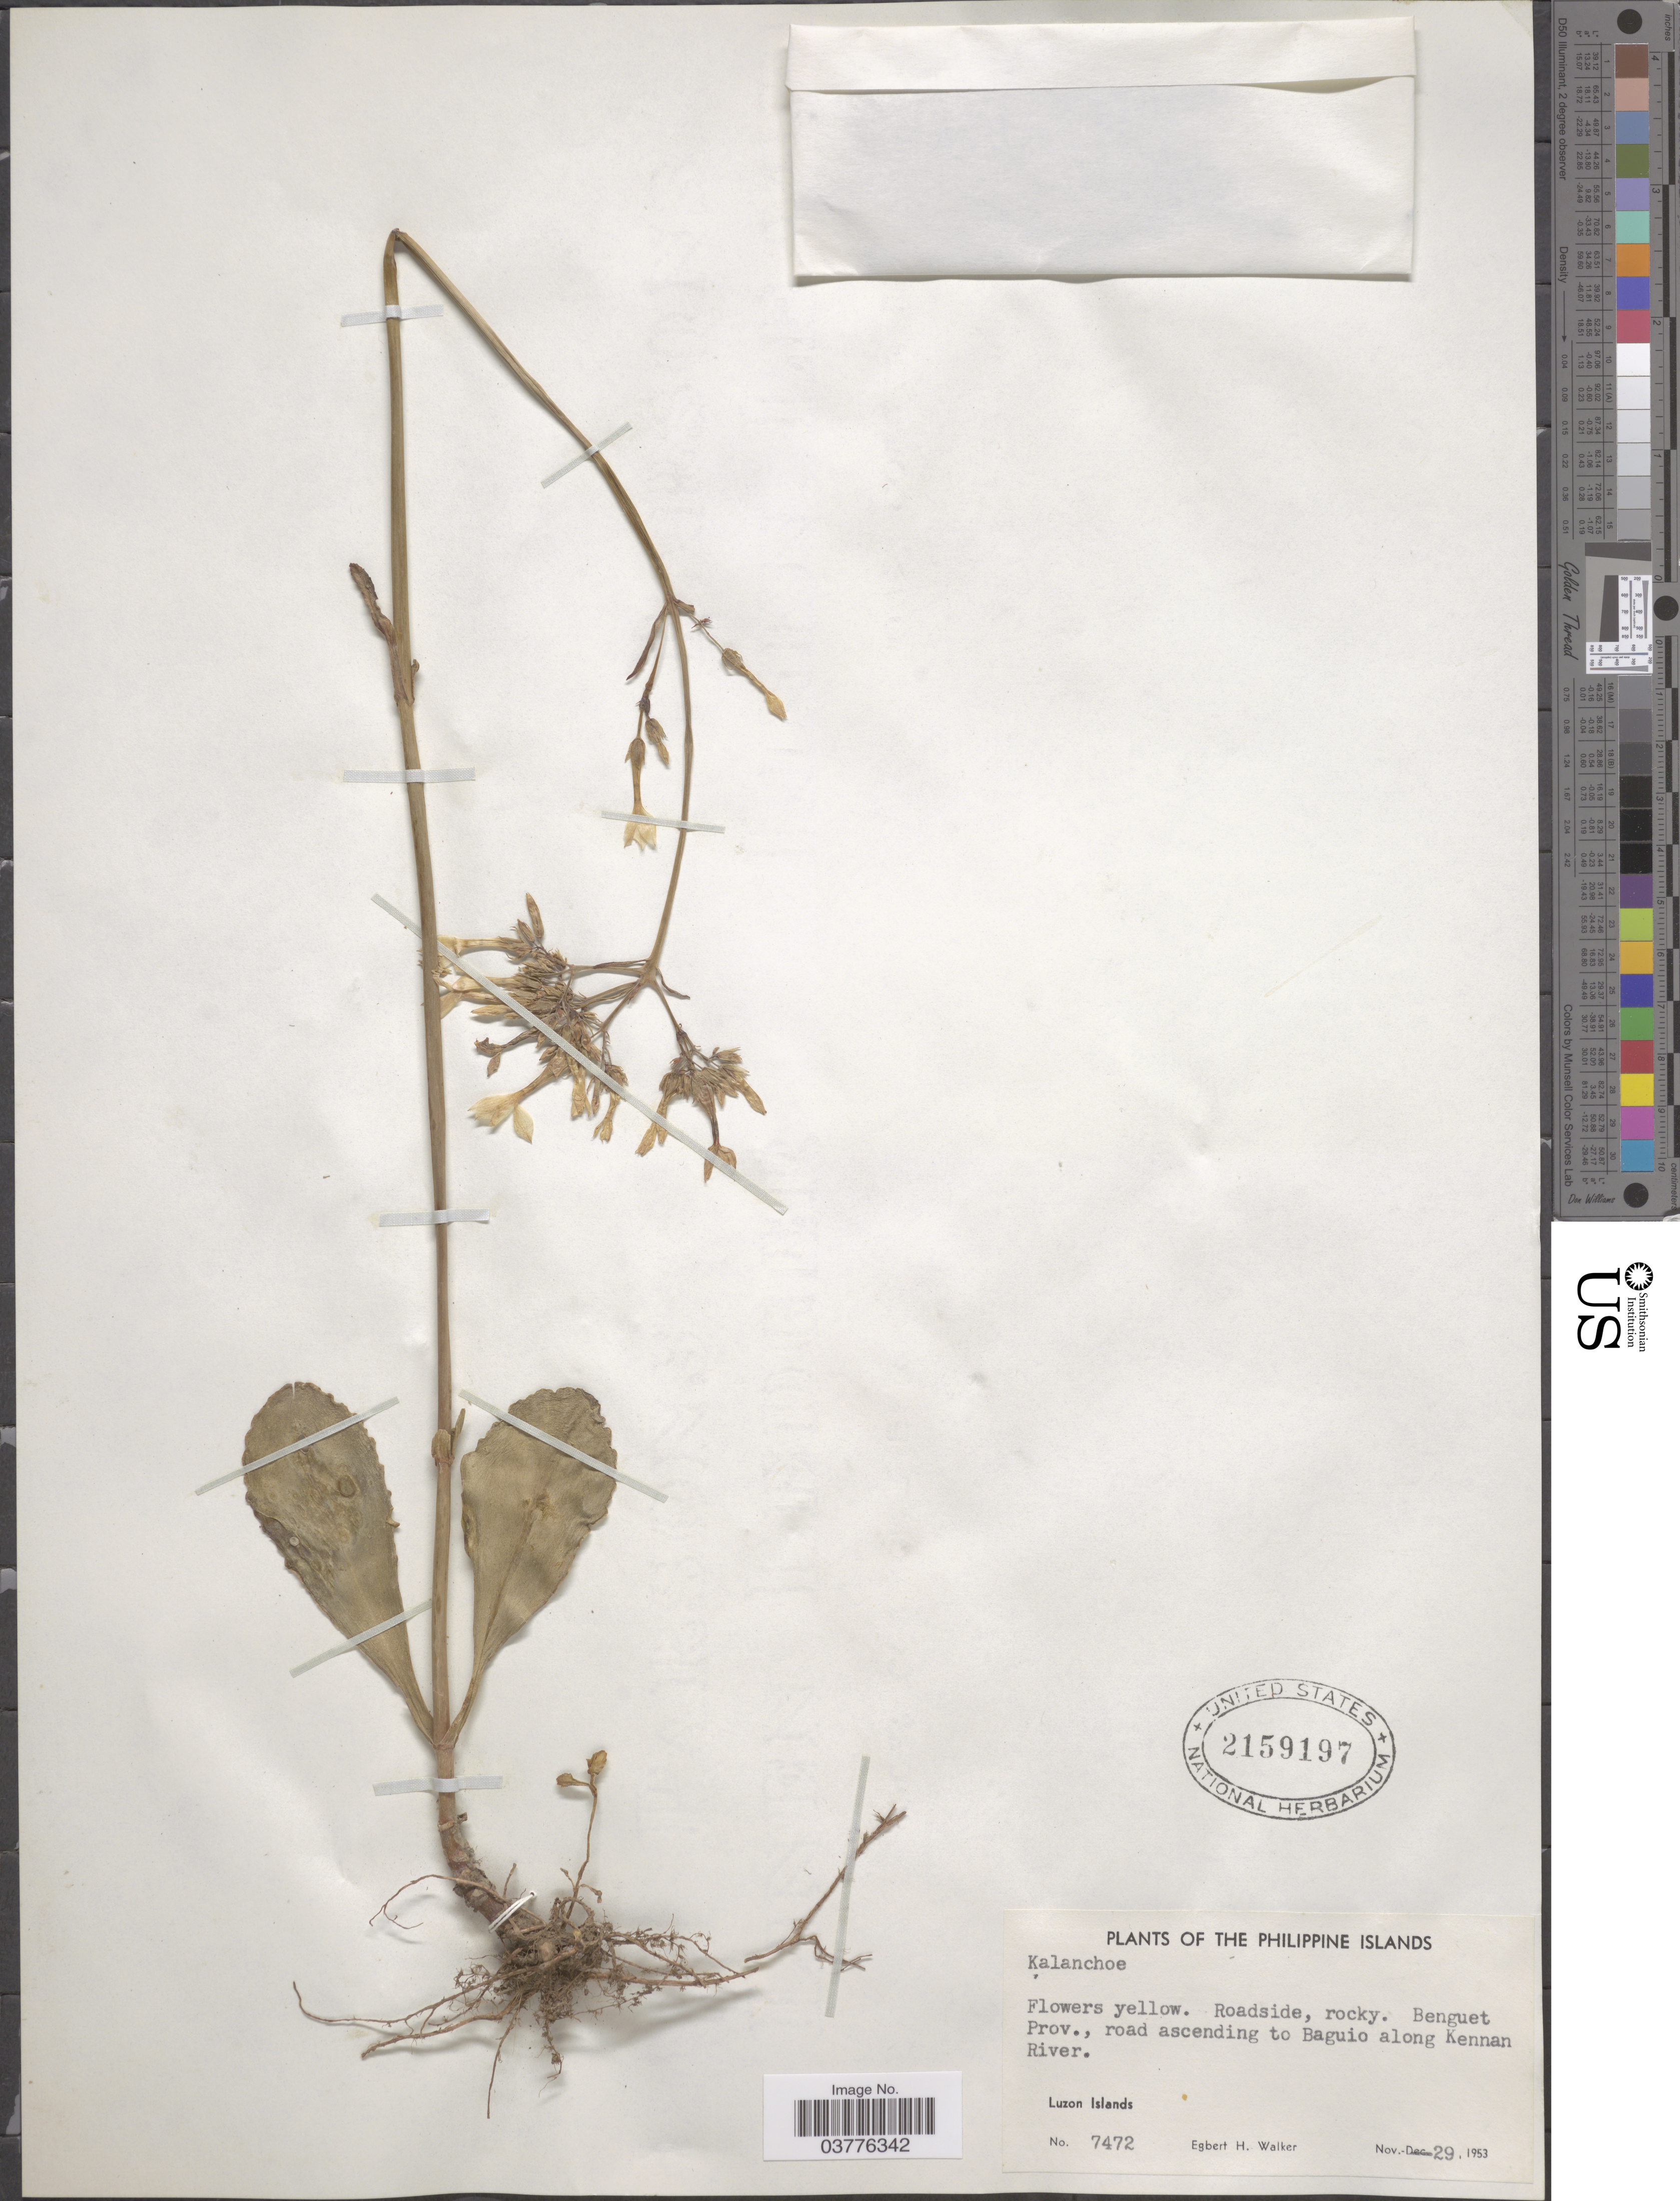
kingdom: Plantae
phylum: Tracheophyta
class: Magnoliopsida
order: Saxifragales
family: Crassulaceae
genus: Kalanchoe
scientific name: Kalanchoe spathulata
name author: DC.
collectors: E. H. Walker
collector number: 7472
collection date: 1953-11-29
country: Philippines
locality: The Philippine Islands. Benguet Prov., road ascending to Baguio along Kennan River. Luzon Islands.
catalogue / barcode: US 2159197